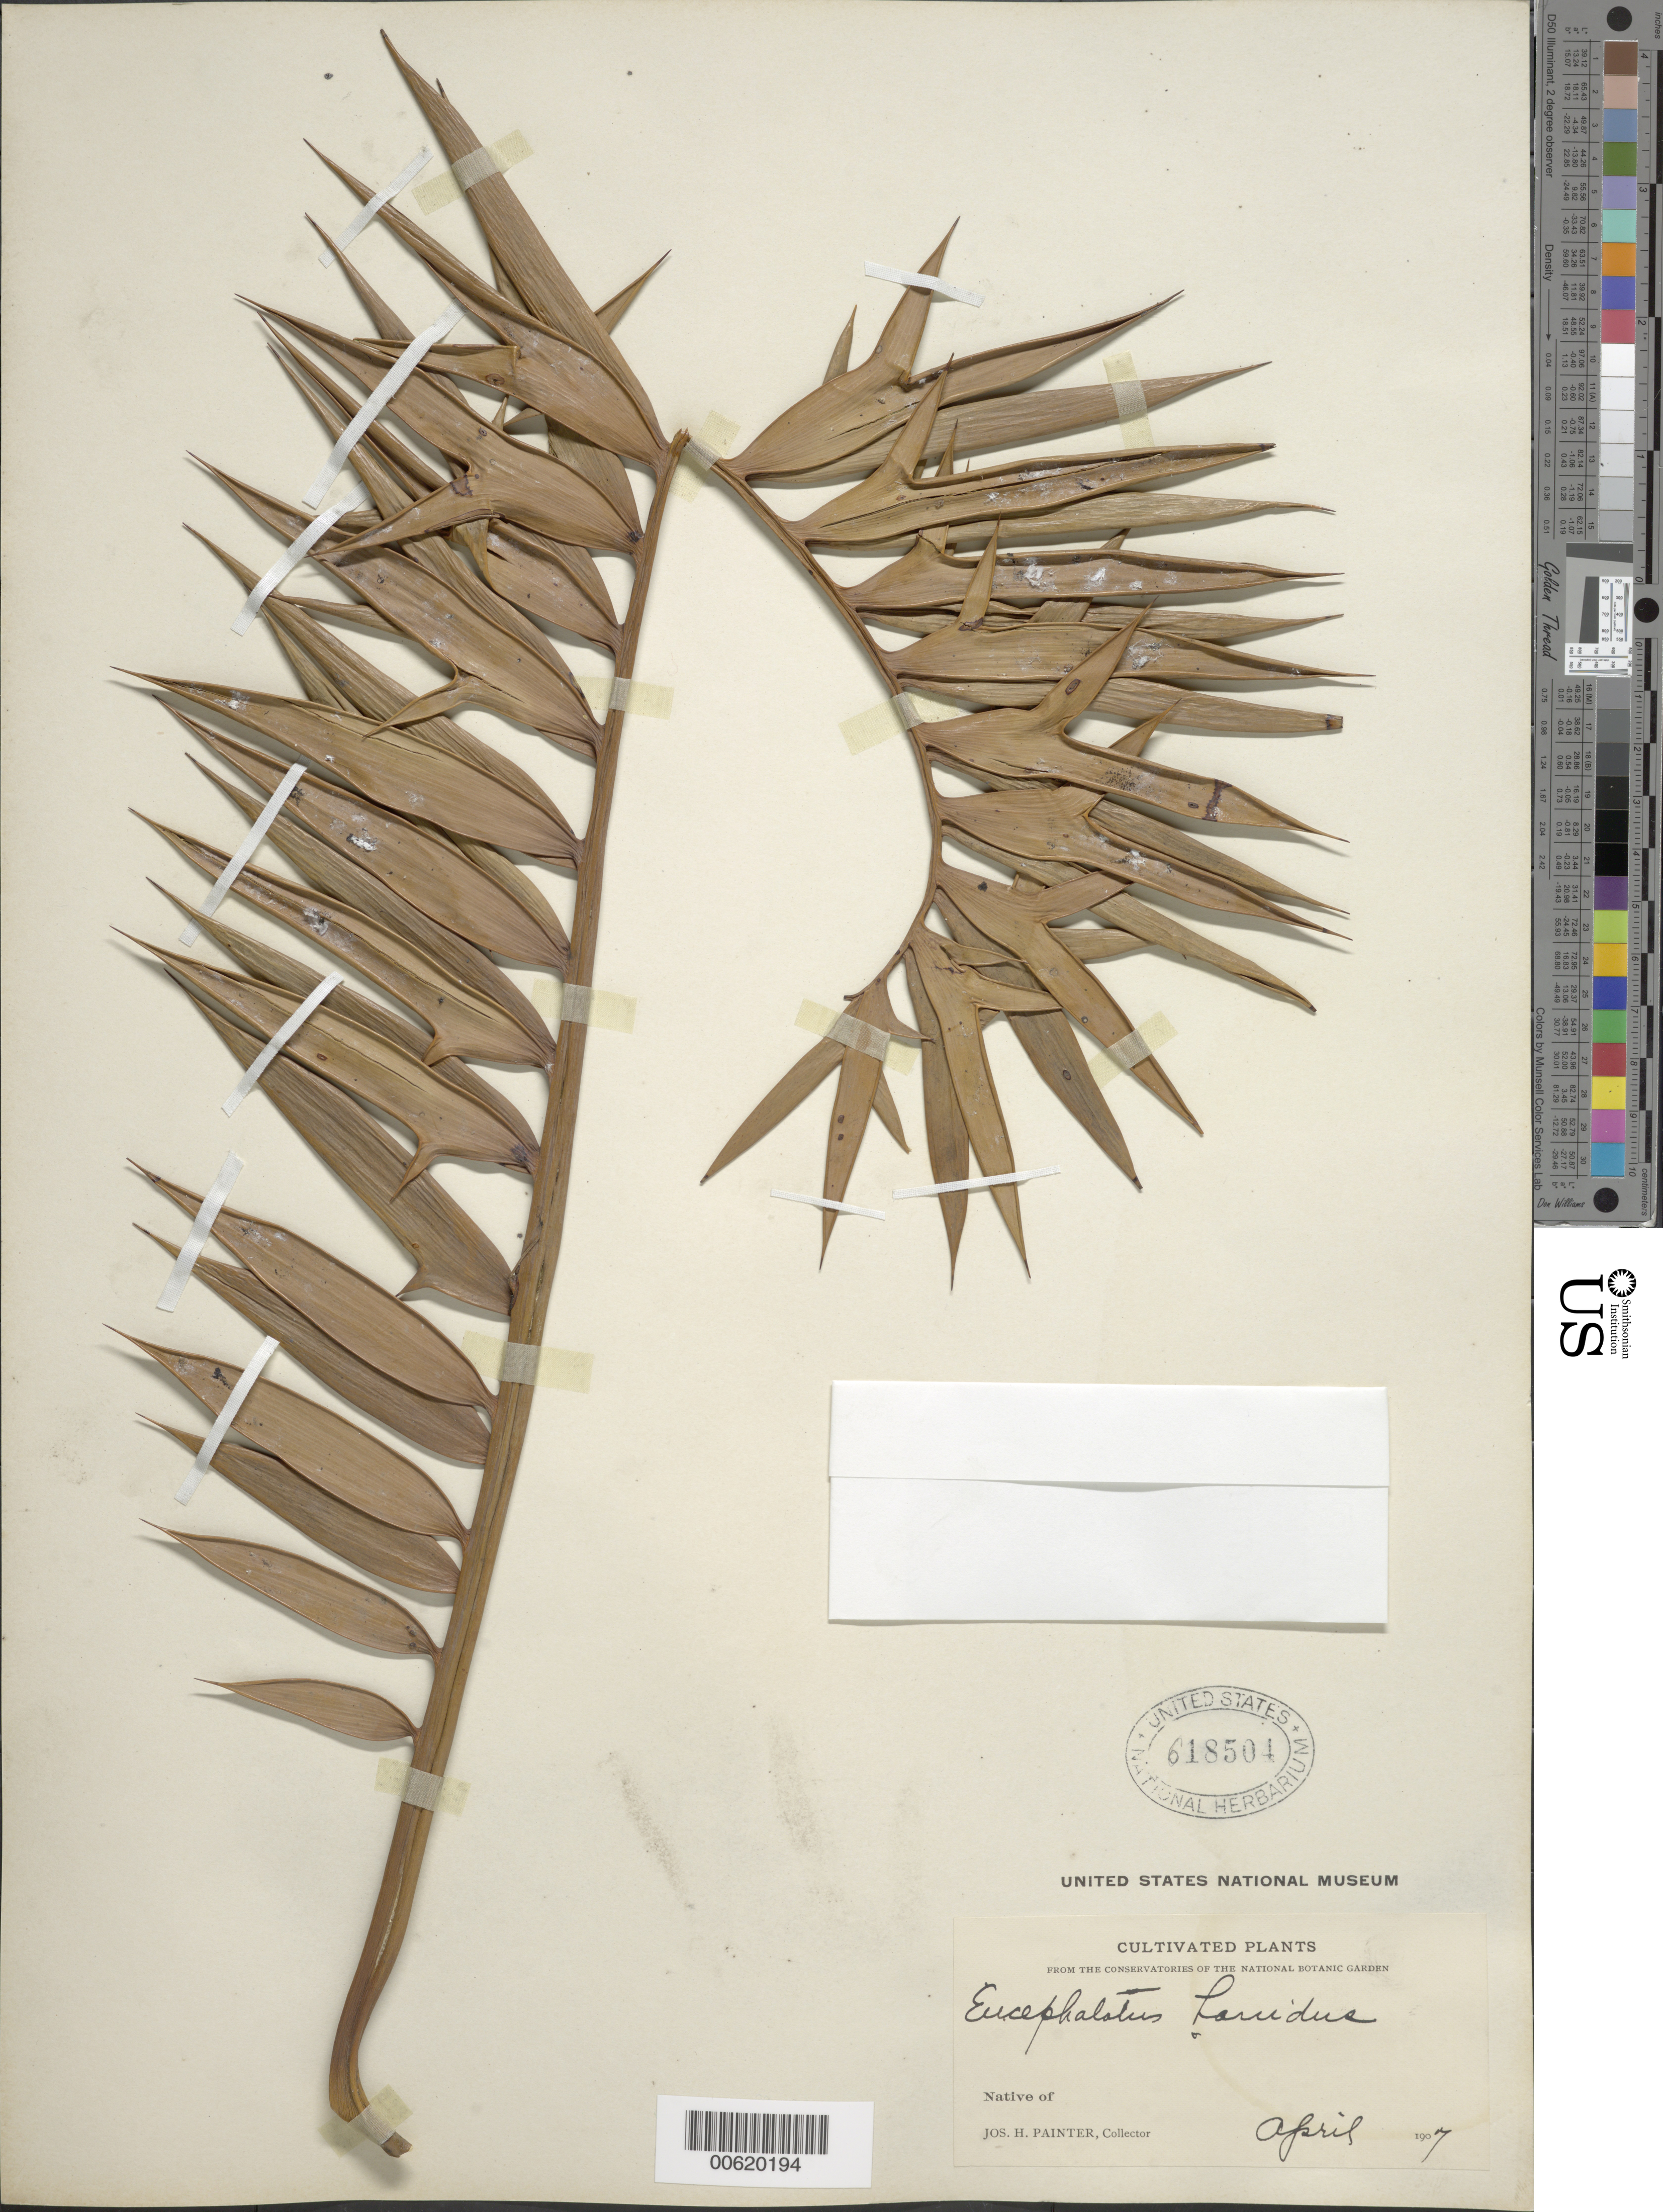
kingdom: Plantae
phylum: Tracheophyta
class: Cycadopsida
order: Cycadales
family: Zamiaceae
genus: Encephalartos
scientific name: Encephalartos horridus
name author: F. Lehm.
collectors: J. H. Painter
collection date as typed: Apr 1907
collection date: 1907-04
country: South Africa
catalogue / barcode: US 618504